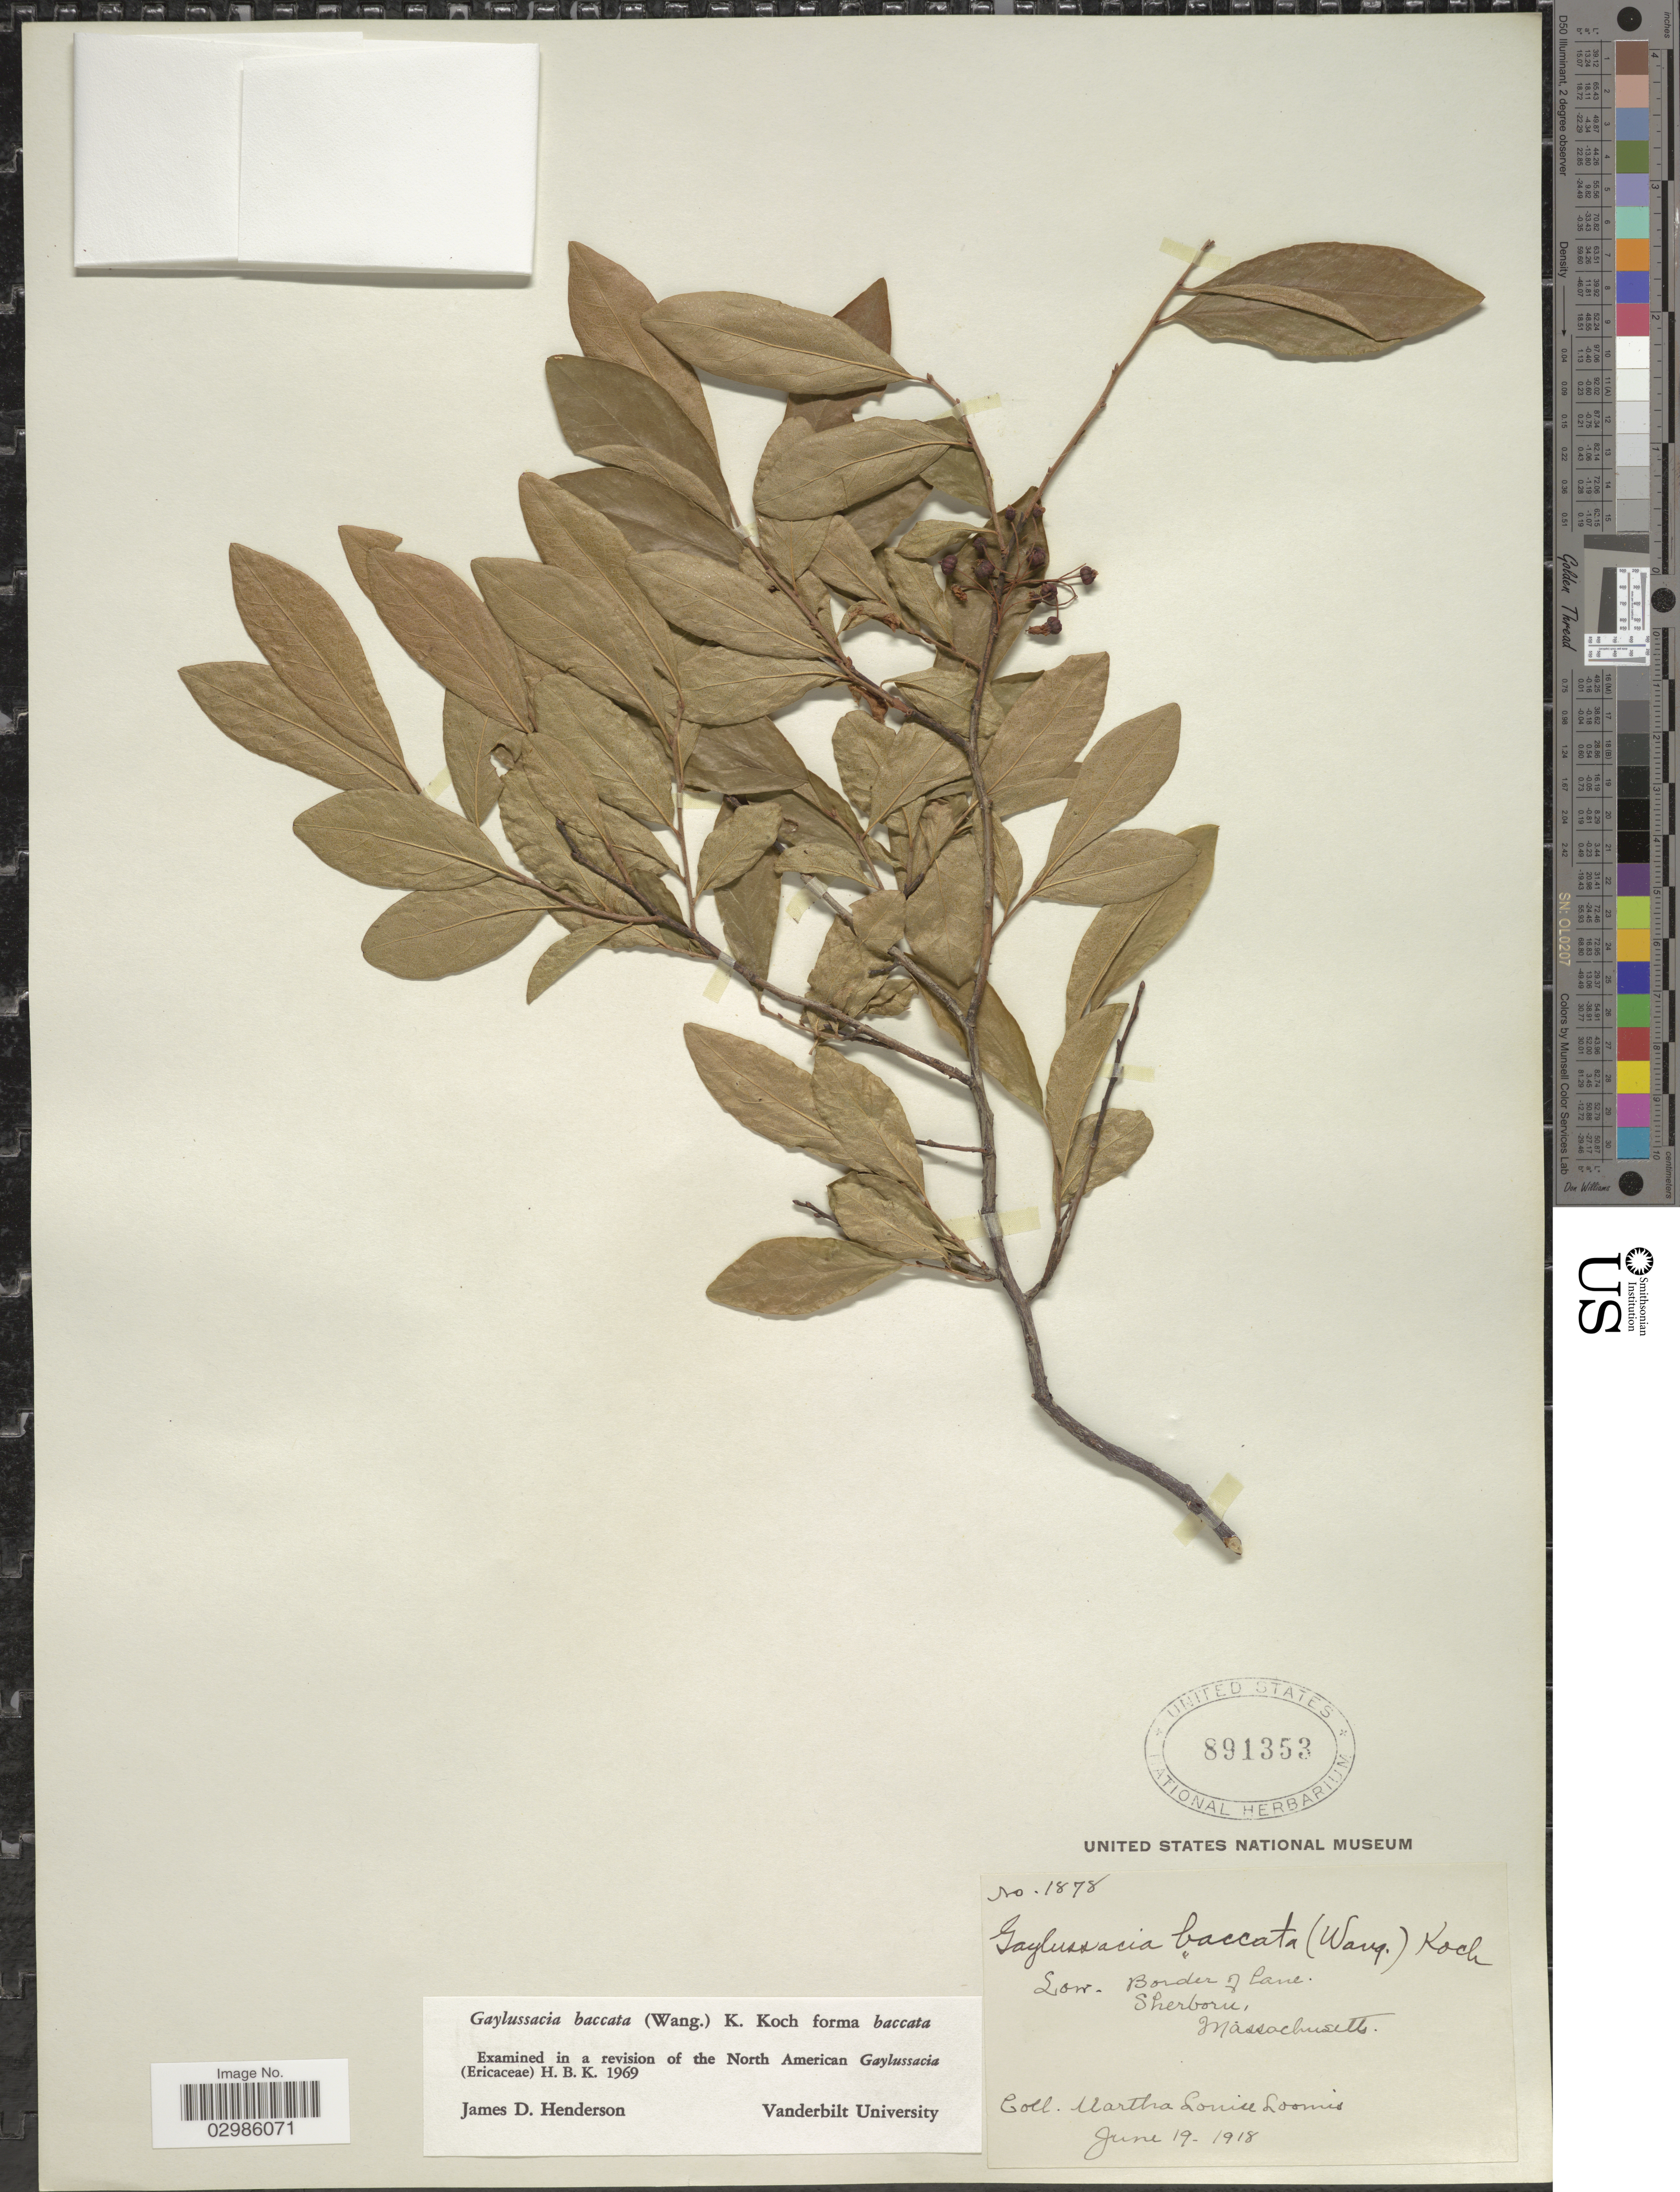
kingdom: Plantae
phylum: Tracheophyta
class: Magnoliopsida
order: Ericales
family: Ericaceae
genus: Gaylussacia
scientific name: Gaylussacia baccata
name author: (Wangenh.) K. Koch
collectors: M. L. Loomis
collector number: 1878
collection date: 1918-06-19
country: United States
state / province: Massachusetts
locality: Low - Border of lane. Sherborn.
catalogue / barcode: US 891353